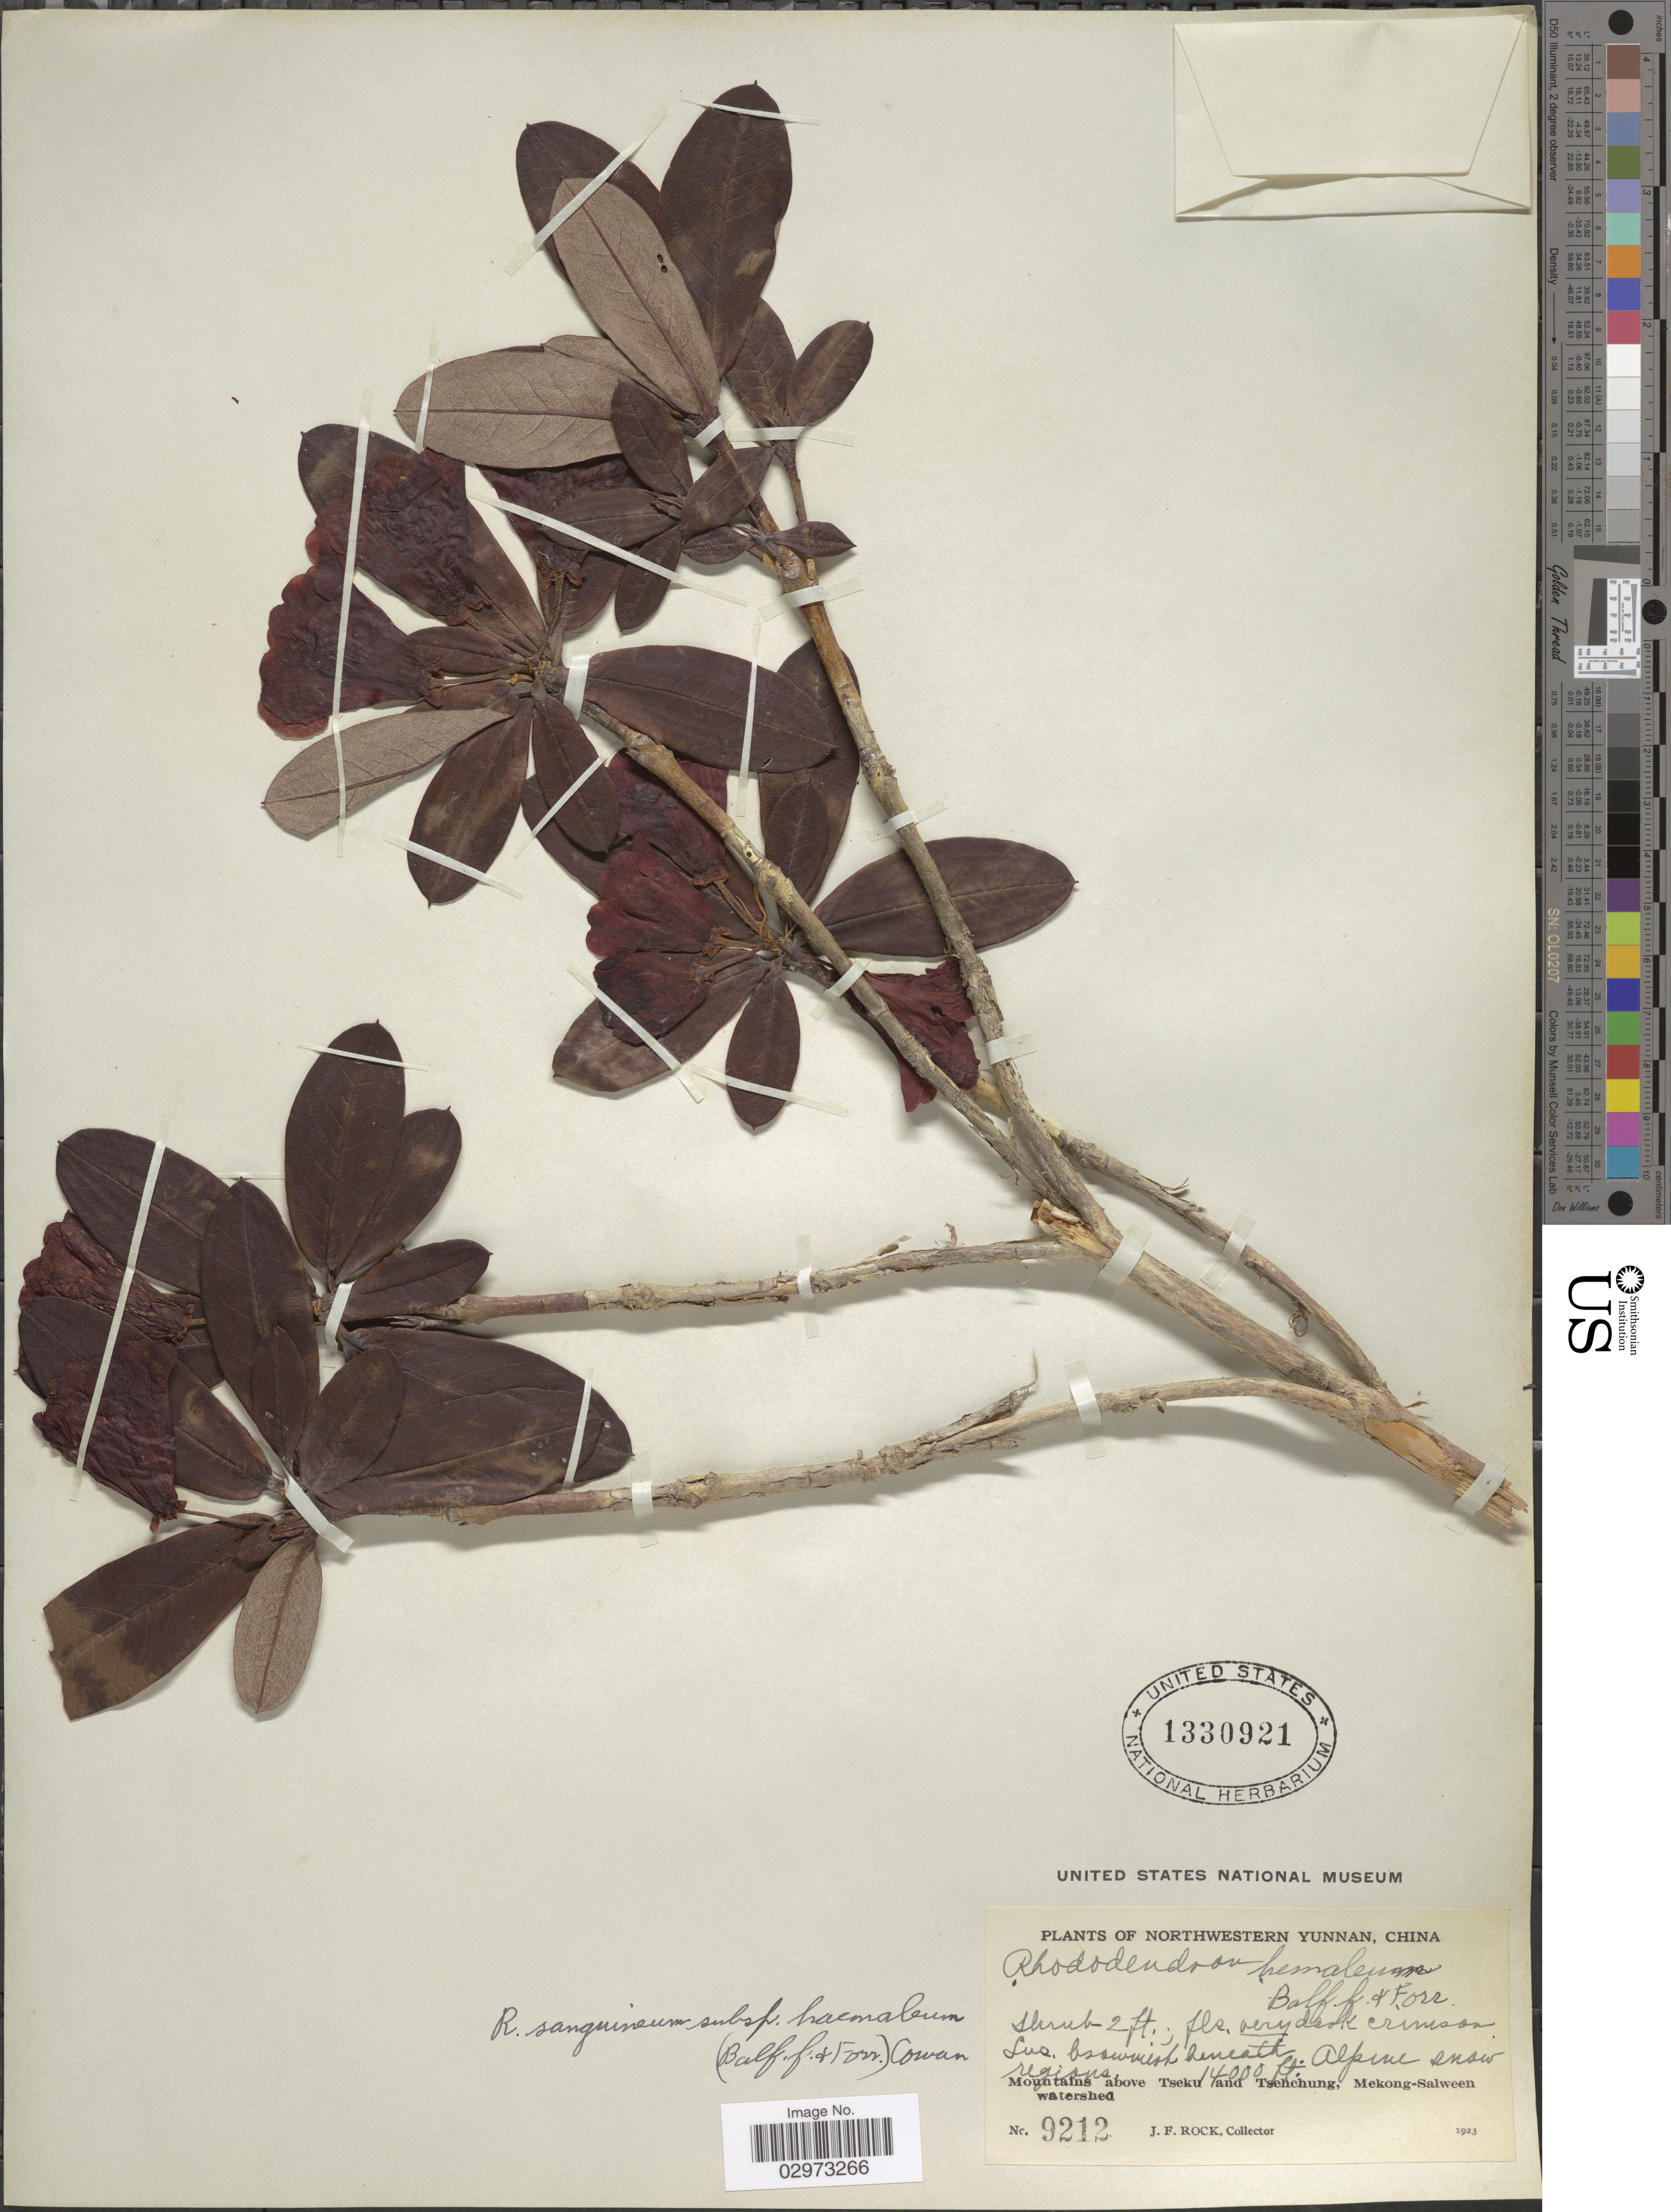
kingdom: Plantae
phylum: Tracheophyta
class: Magnoliopsida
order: Ericales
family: Ericaceae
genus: Rhododendron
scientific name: Rhododendron sanguineum subsp. haemaleum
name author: (Balf. f. & Forrest) Cowan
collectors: J. Rock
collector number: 9212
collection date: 1923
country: China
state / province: Yunnan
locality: Northwestern Yunnan. Alpine snow regions. Mountains above Tseku and Tsehchung, Mekong-Salween watershed.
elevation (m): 4267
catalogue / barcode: US 1330921